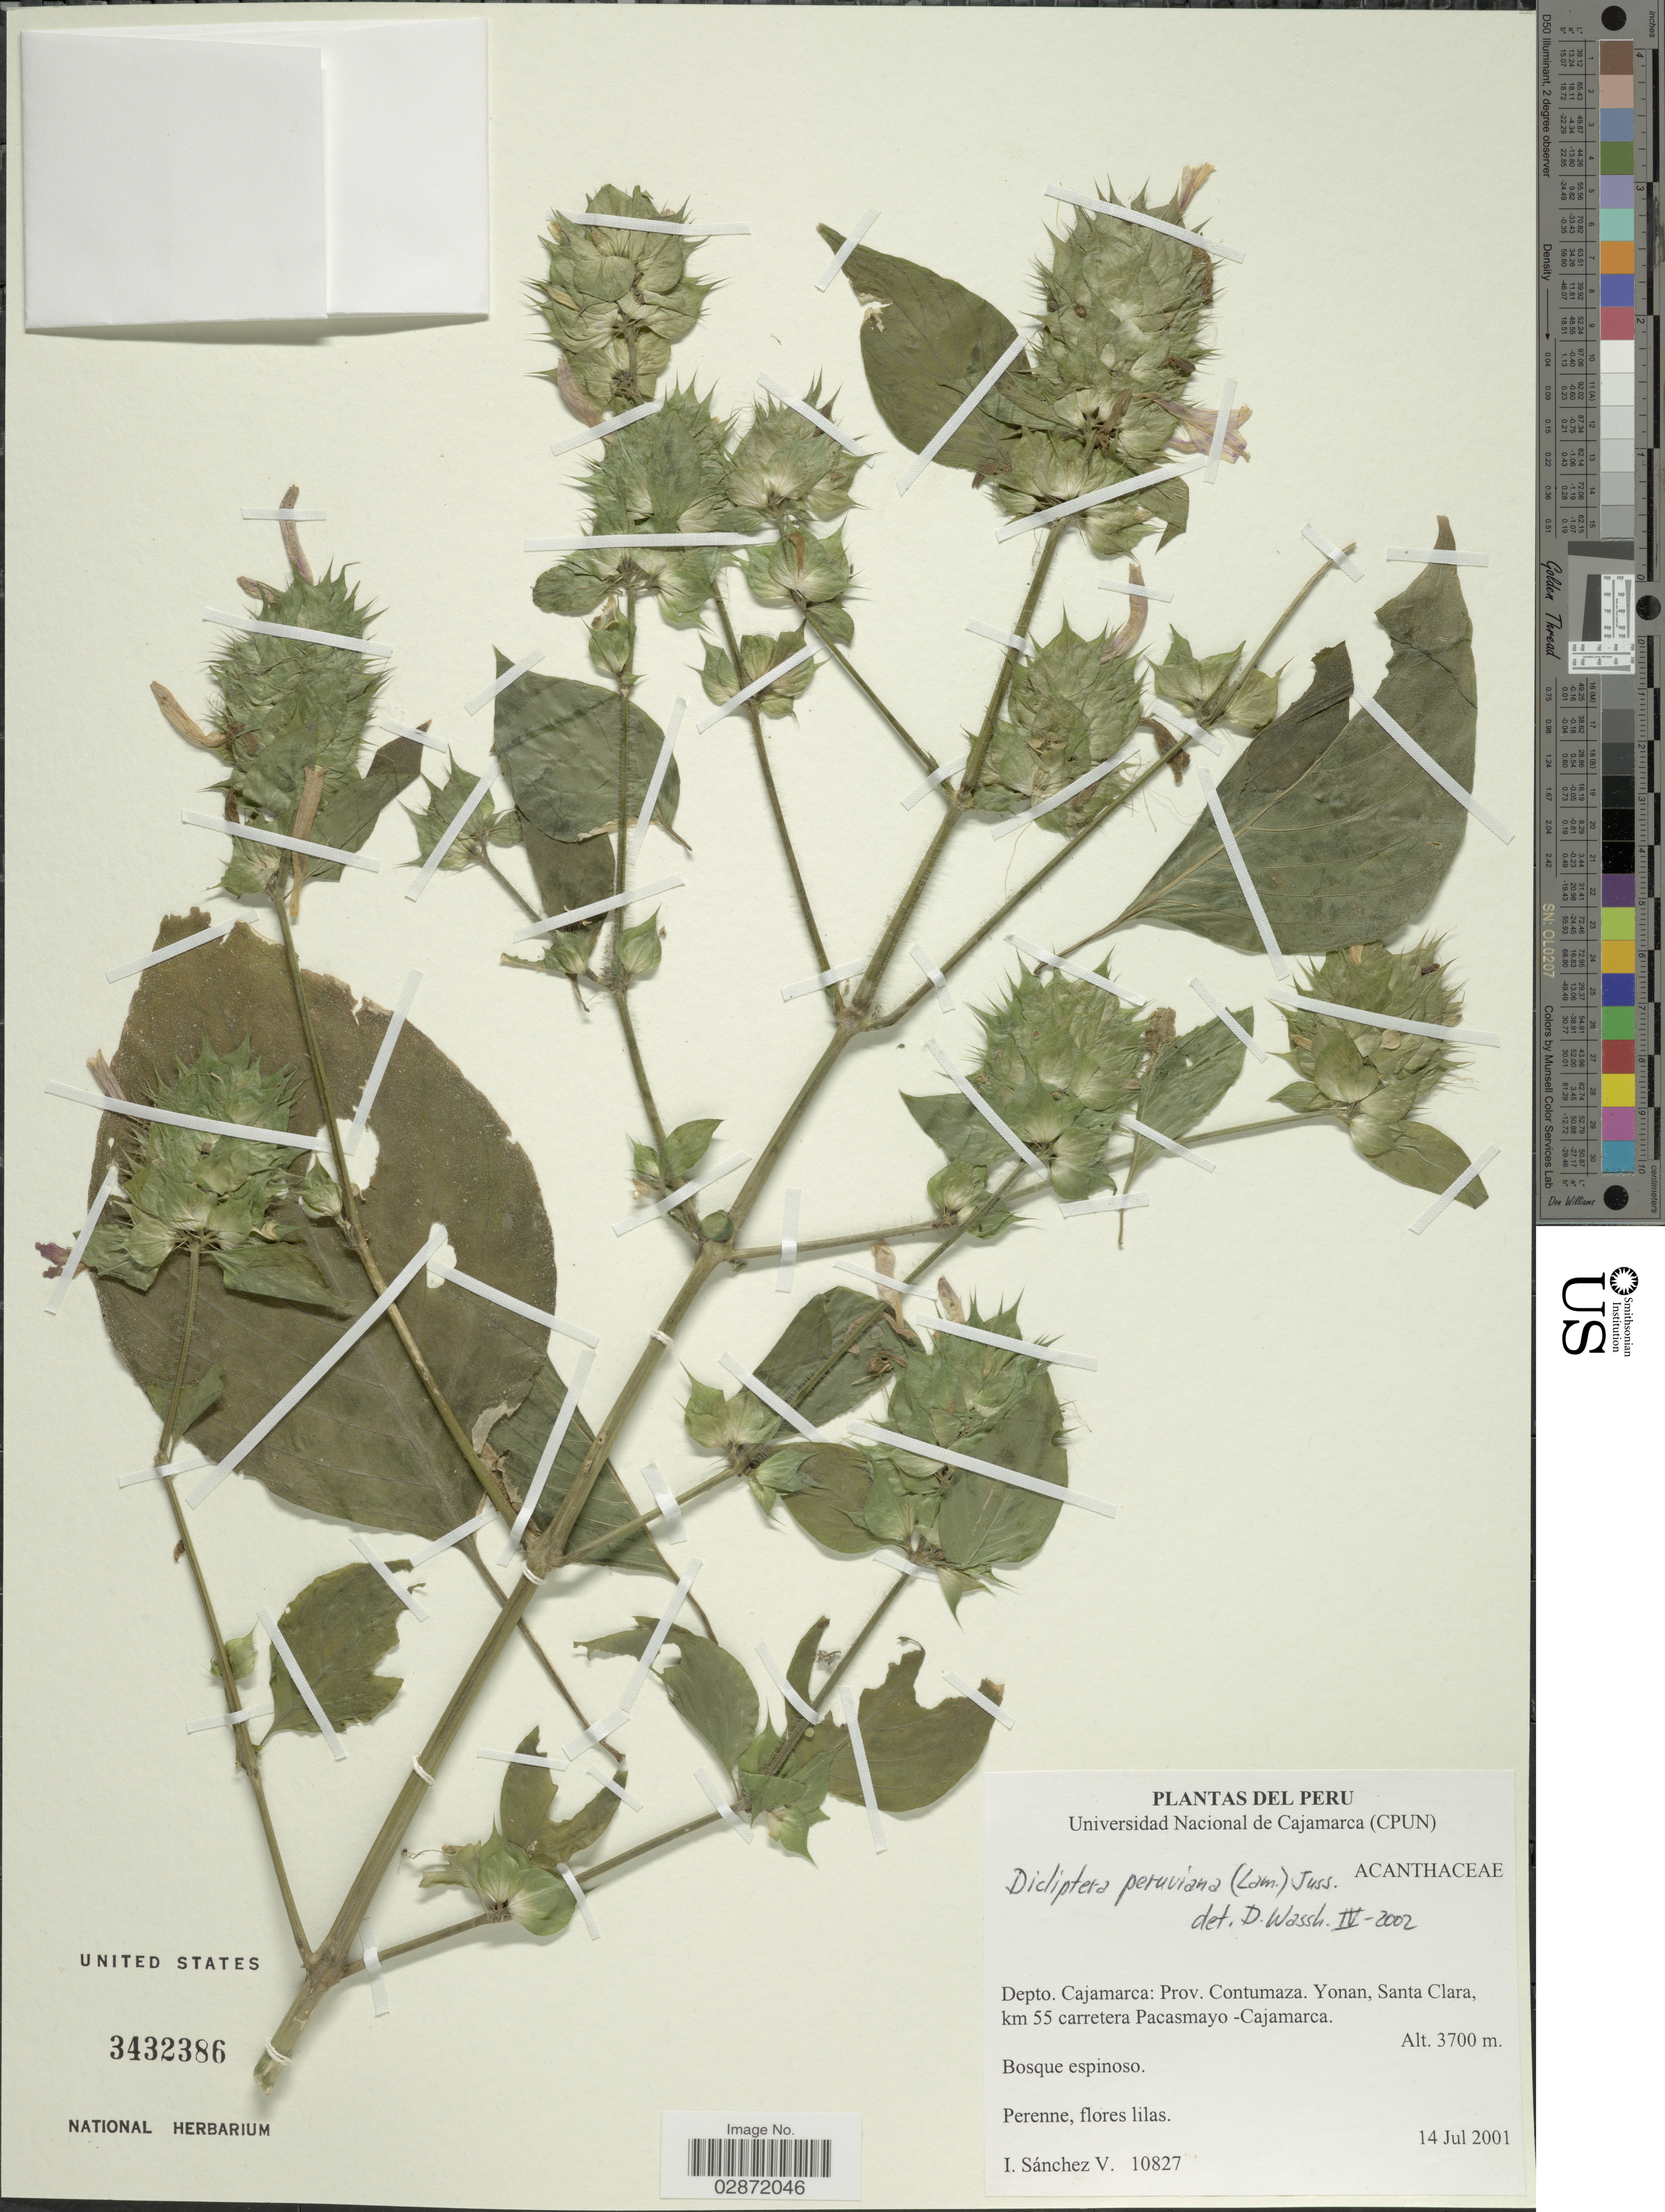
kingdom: Plantae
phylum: Tracheophyta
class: Magnoliopsida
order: Lamiales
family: Acanthaceae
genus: Dicliptera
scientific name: Dicliptera peruviana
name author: (Ruiz & Pav.) Juss.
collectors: I. Sánchez Vega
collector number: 10827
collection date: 2001-07-14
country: Peru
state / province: Cajamarca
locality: Depto. Cajamarca: Prov. Contumaza. Yonan, Santa Clara, km 55 carretera Pacasmayo-Cajamarca.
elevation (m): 3700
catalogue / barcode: US 3432386